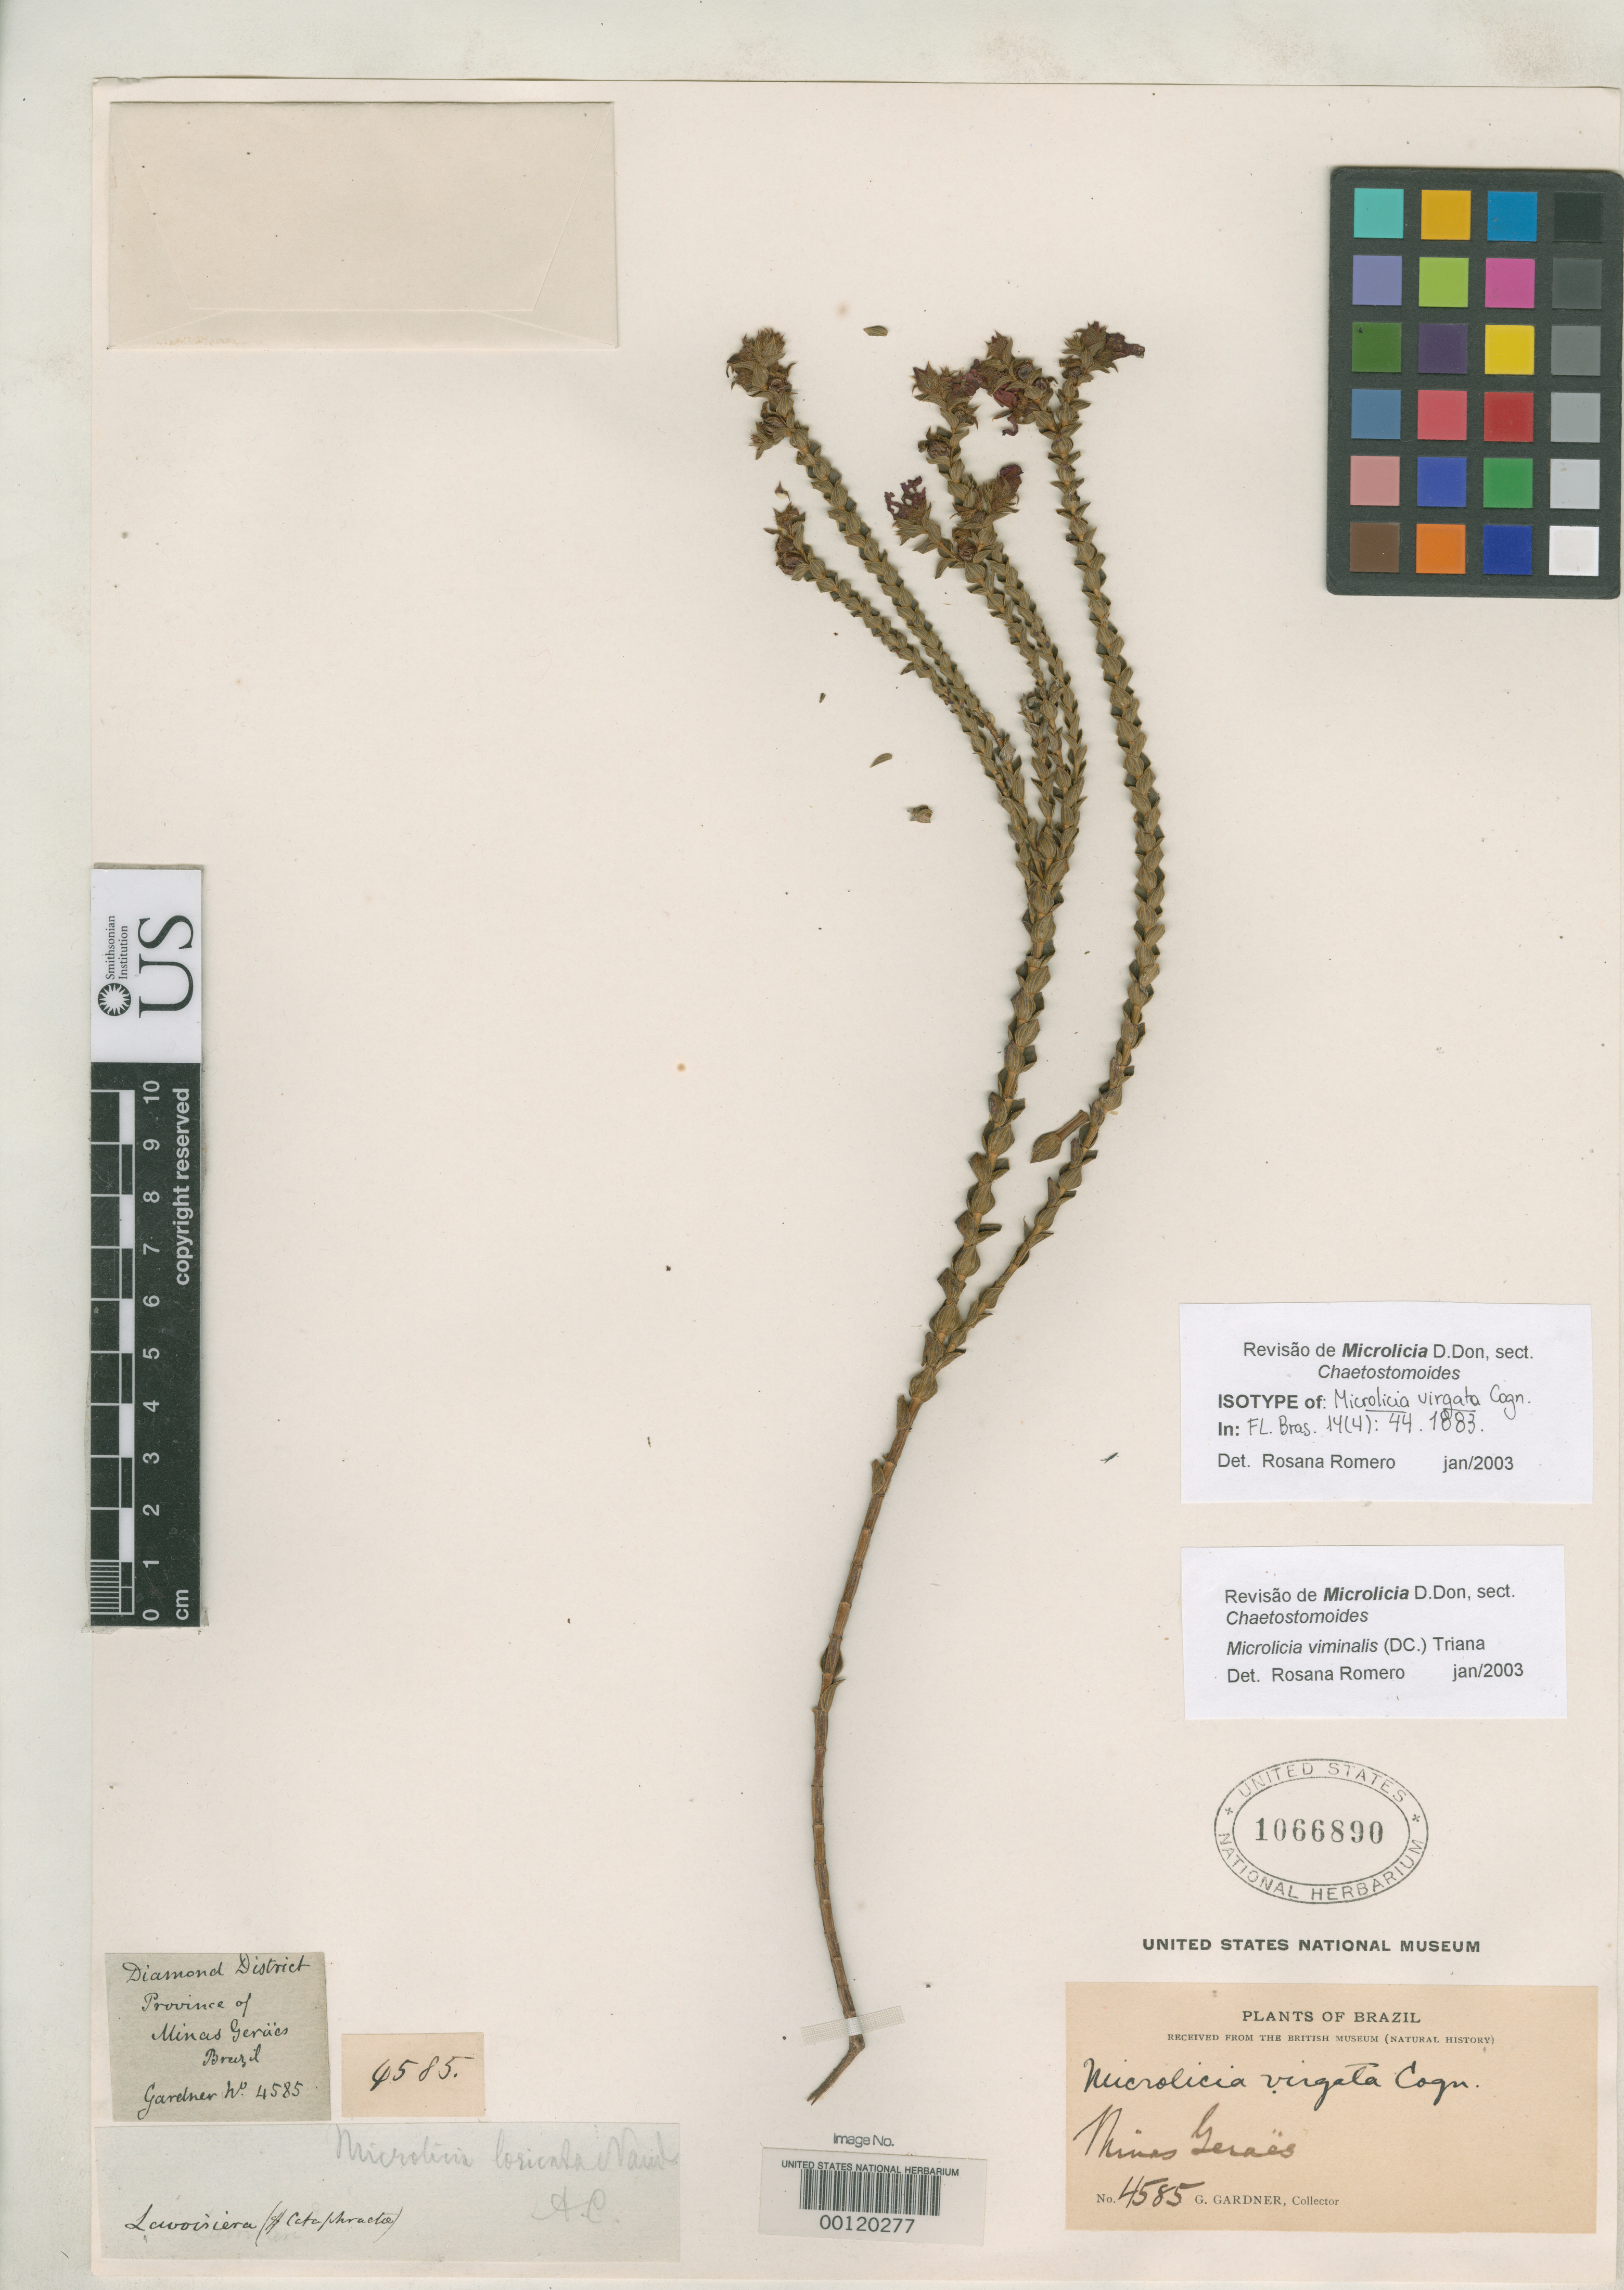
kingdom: Plantae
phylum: Tracheophyta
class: Magnoliopsida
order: Myrtales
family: Melastomataceae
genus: Microlicia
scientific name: Microlicia virgata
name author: Cogn. in Mart.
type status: Isotype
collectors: G. Gardner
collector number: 4585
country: Brazil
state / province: Minas Gerais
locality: Diamond District.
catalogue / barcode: US 1066890